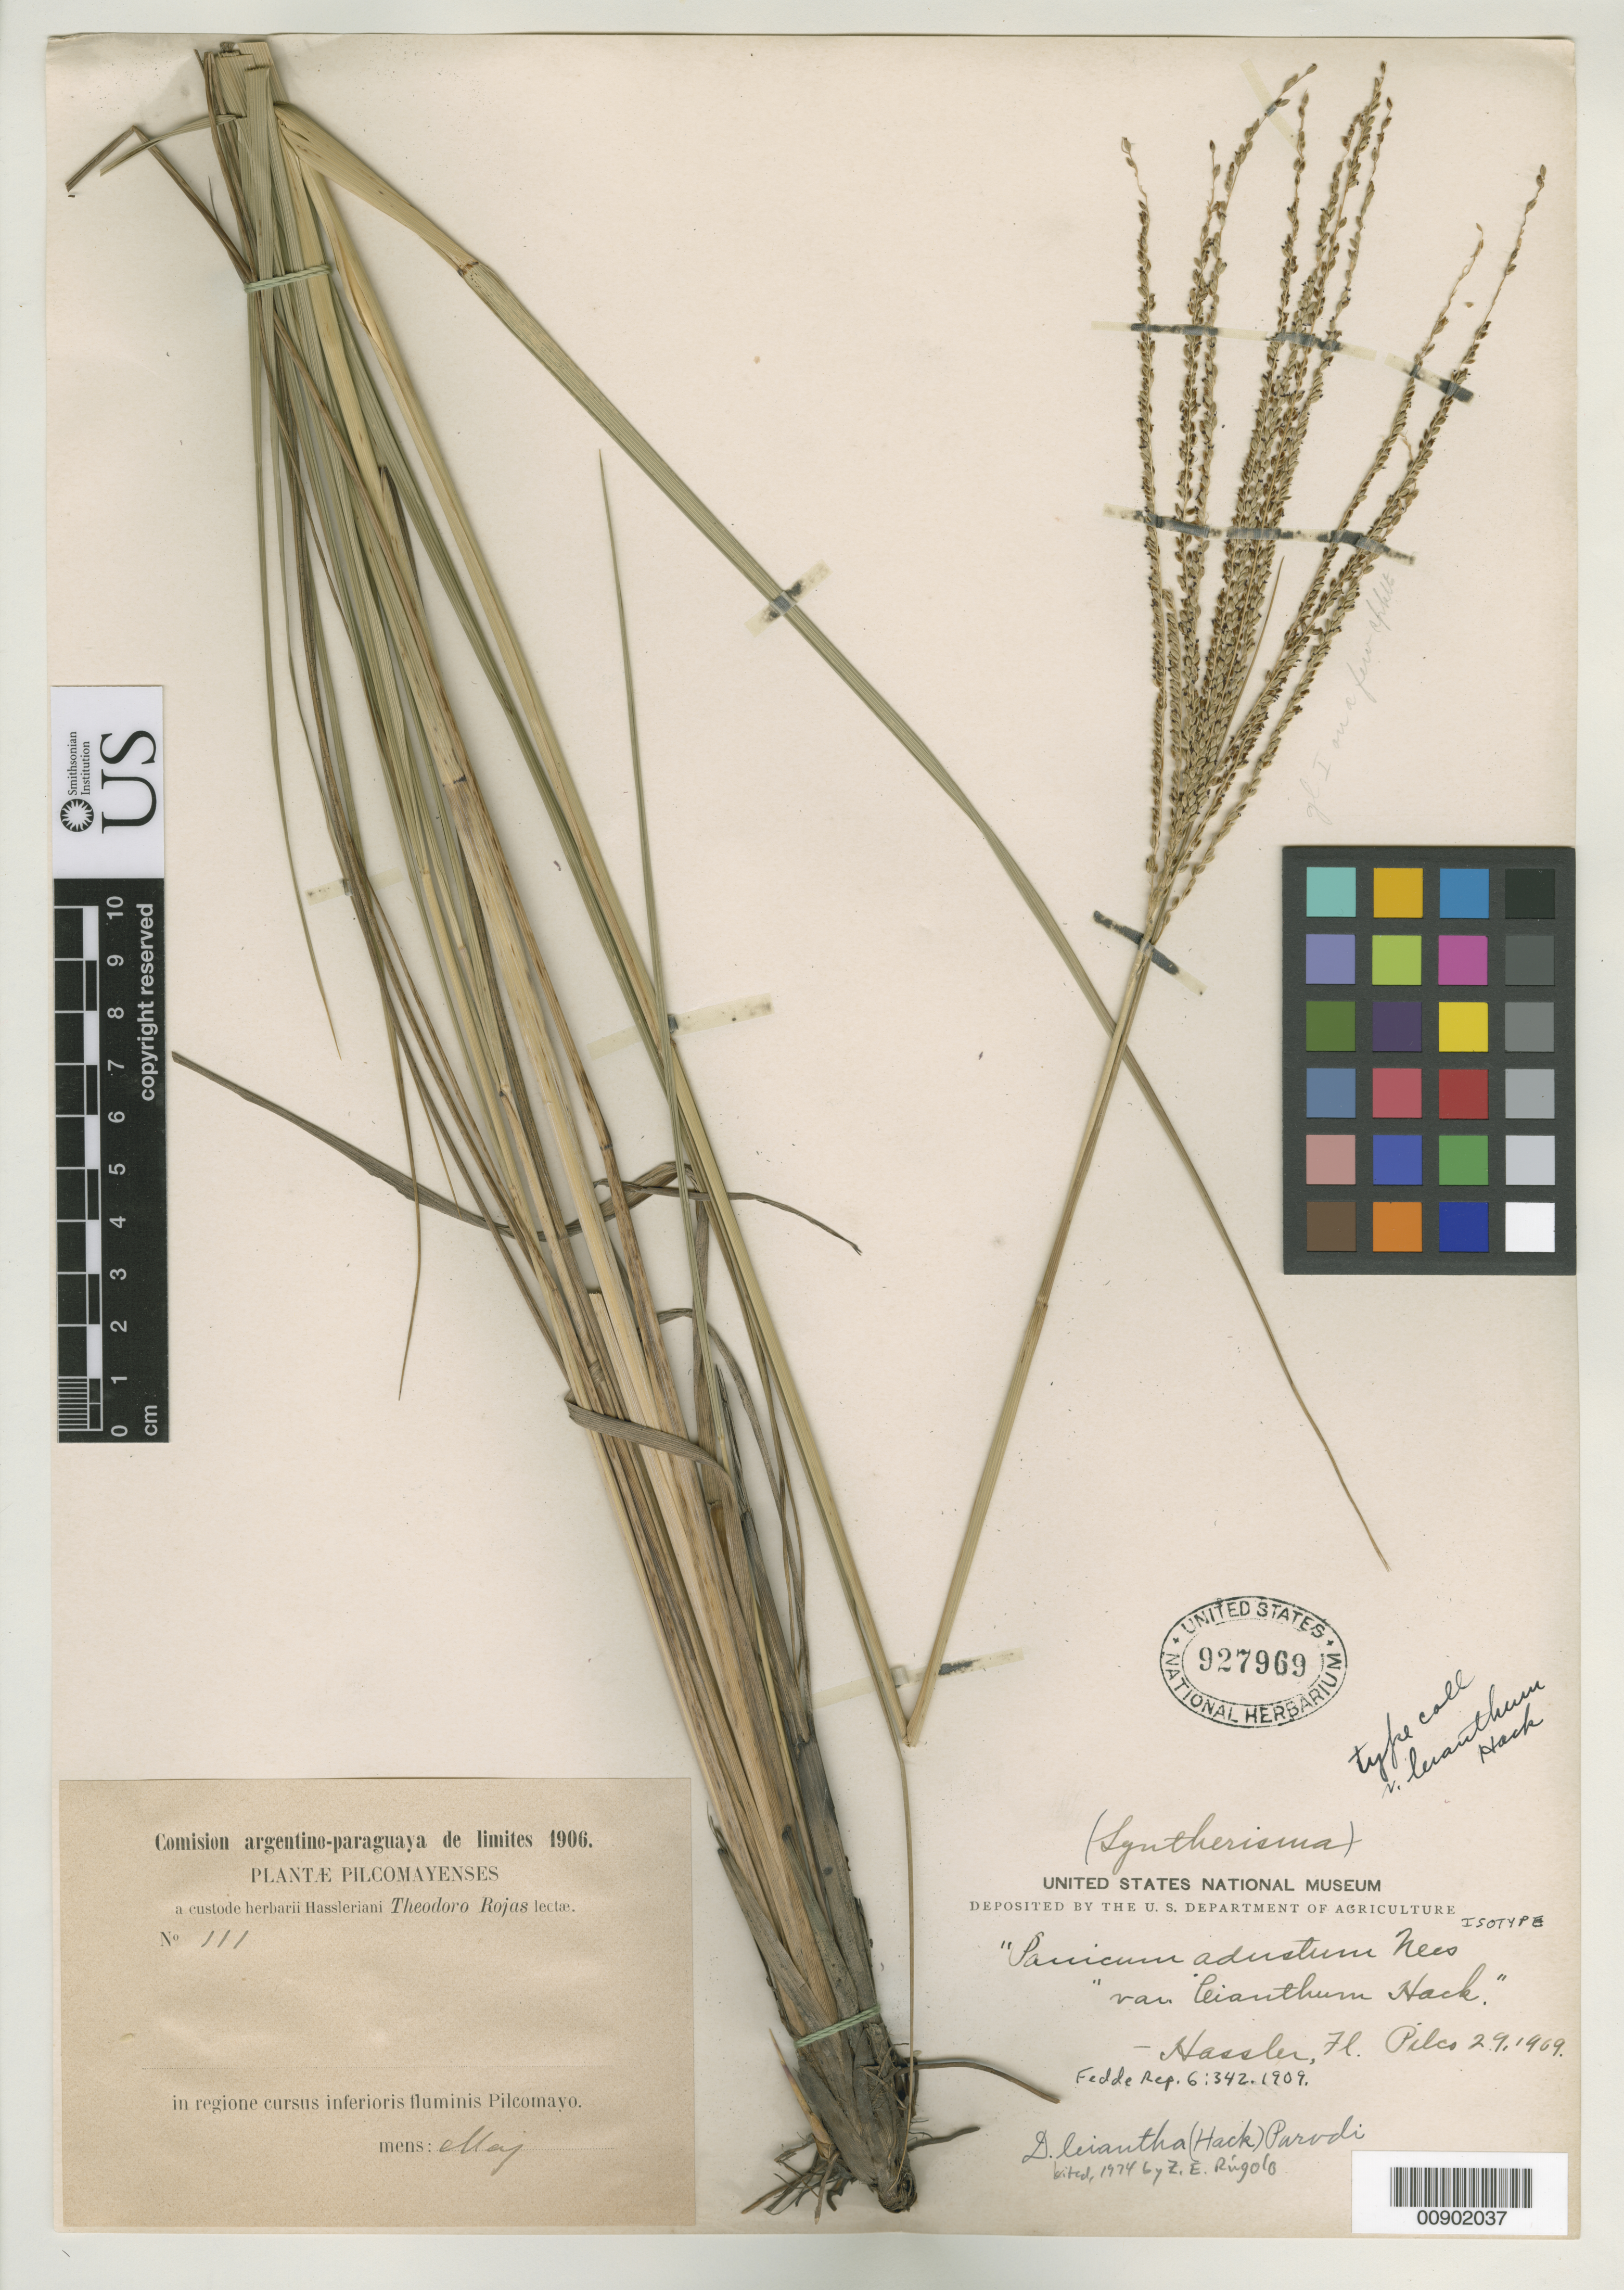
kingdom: Plantae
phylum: Tracheophyta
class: Liliopsida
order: Poales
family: Poaceae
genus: Panicum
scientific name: Panicum adustum var. leianthum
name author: Hack.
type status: Isotype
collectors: T. Rojas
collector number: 111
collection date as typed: May 1906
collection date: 1906-05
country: Paraguay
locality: In regione cursus inferioris fluminis Pilcomayo.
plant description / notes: Currently accepted name as cited by Rúgolo, 1974.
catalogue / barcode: US 927969